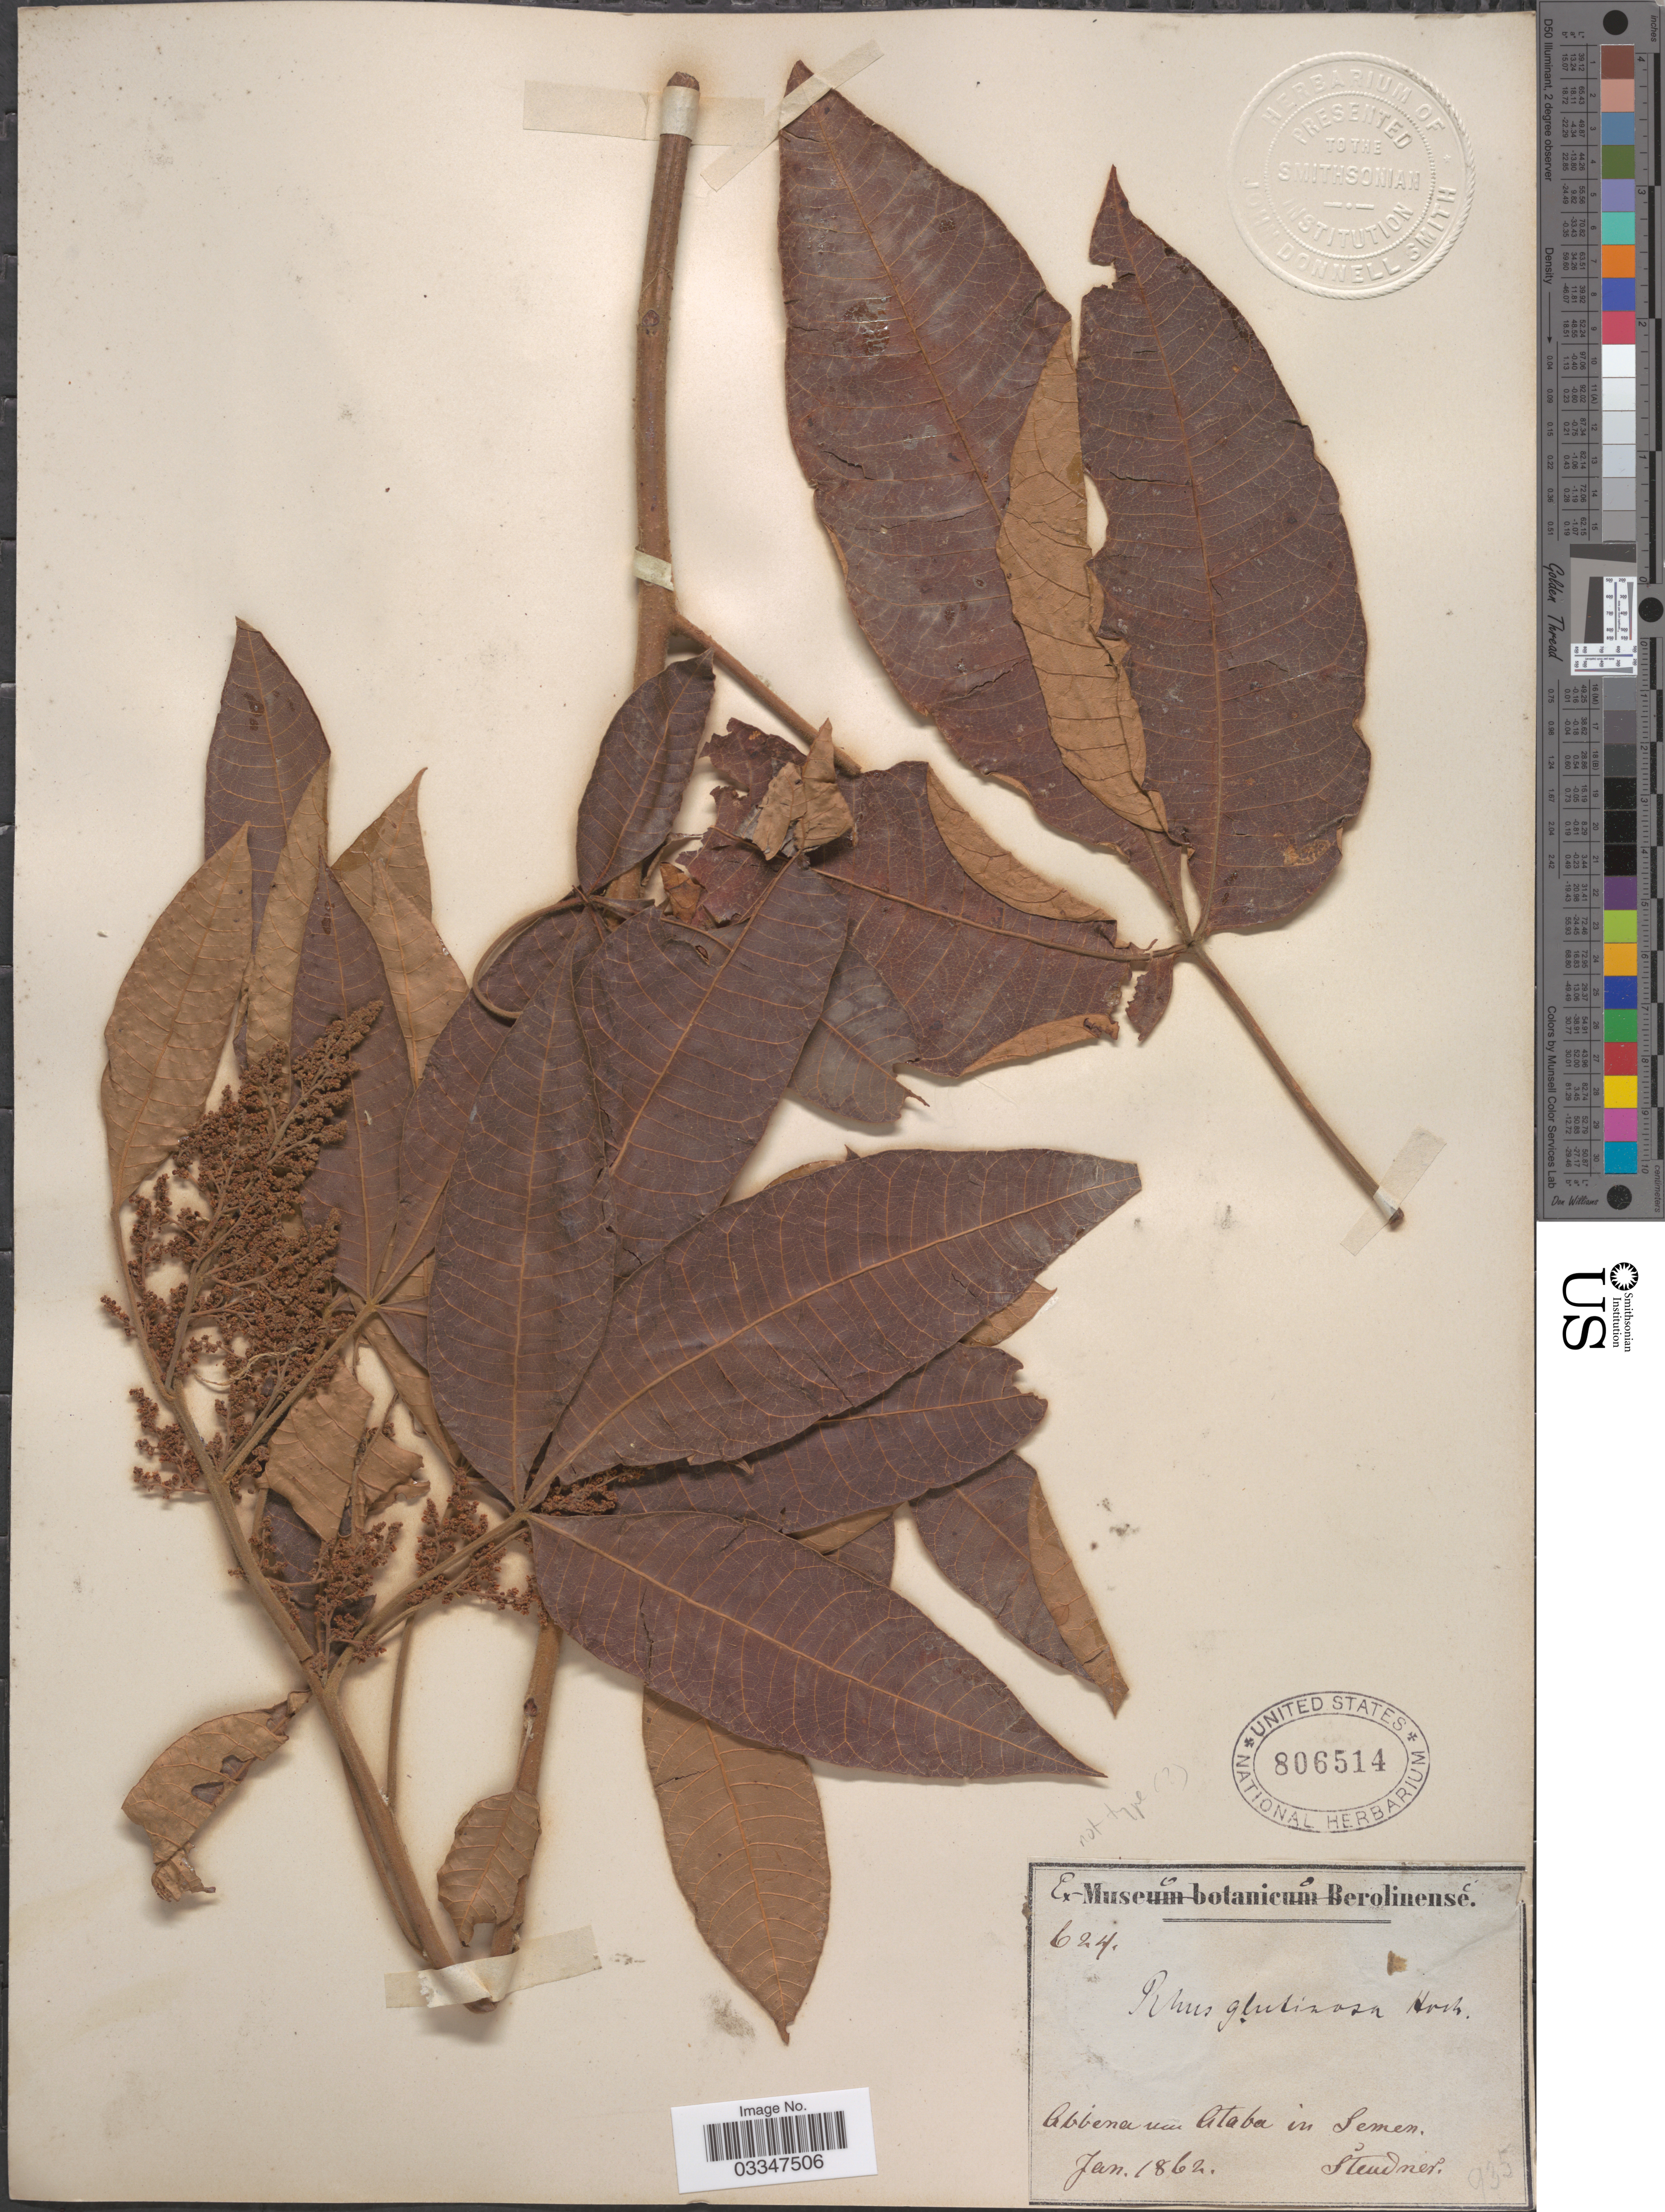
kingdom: Plantae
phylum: Tracheophyta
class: Magnoliopsida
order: Sapindales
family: Anacardiaceae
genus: Rhus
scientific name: Rhus glutinosa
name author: Hochst. ex A. Rich.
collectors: -. Steudner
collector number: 624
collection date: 1862-01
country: Ethiopia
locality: Abbena um Ataba in Semen.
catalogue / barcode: US 806514